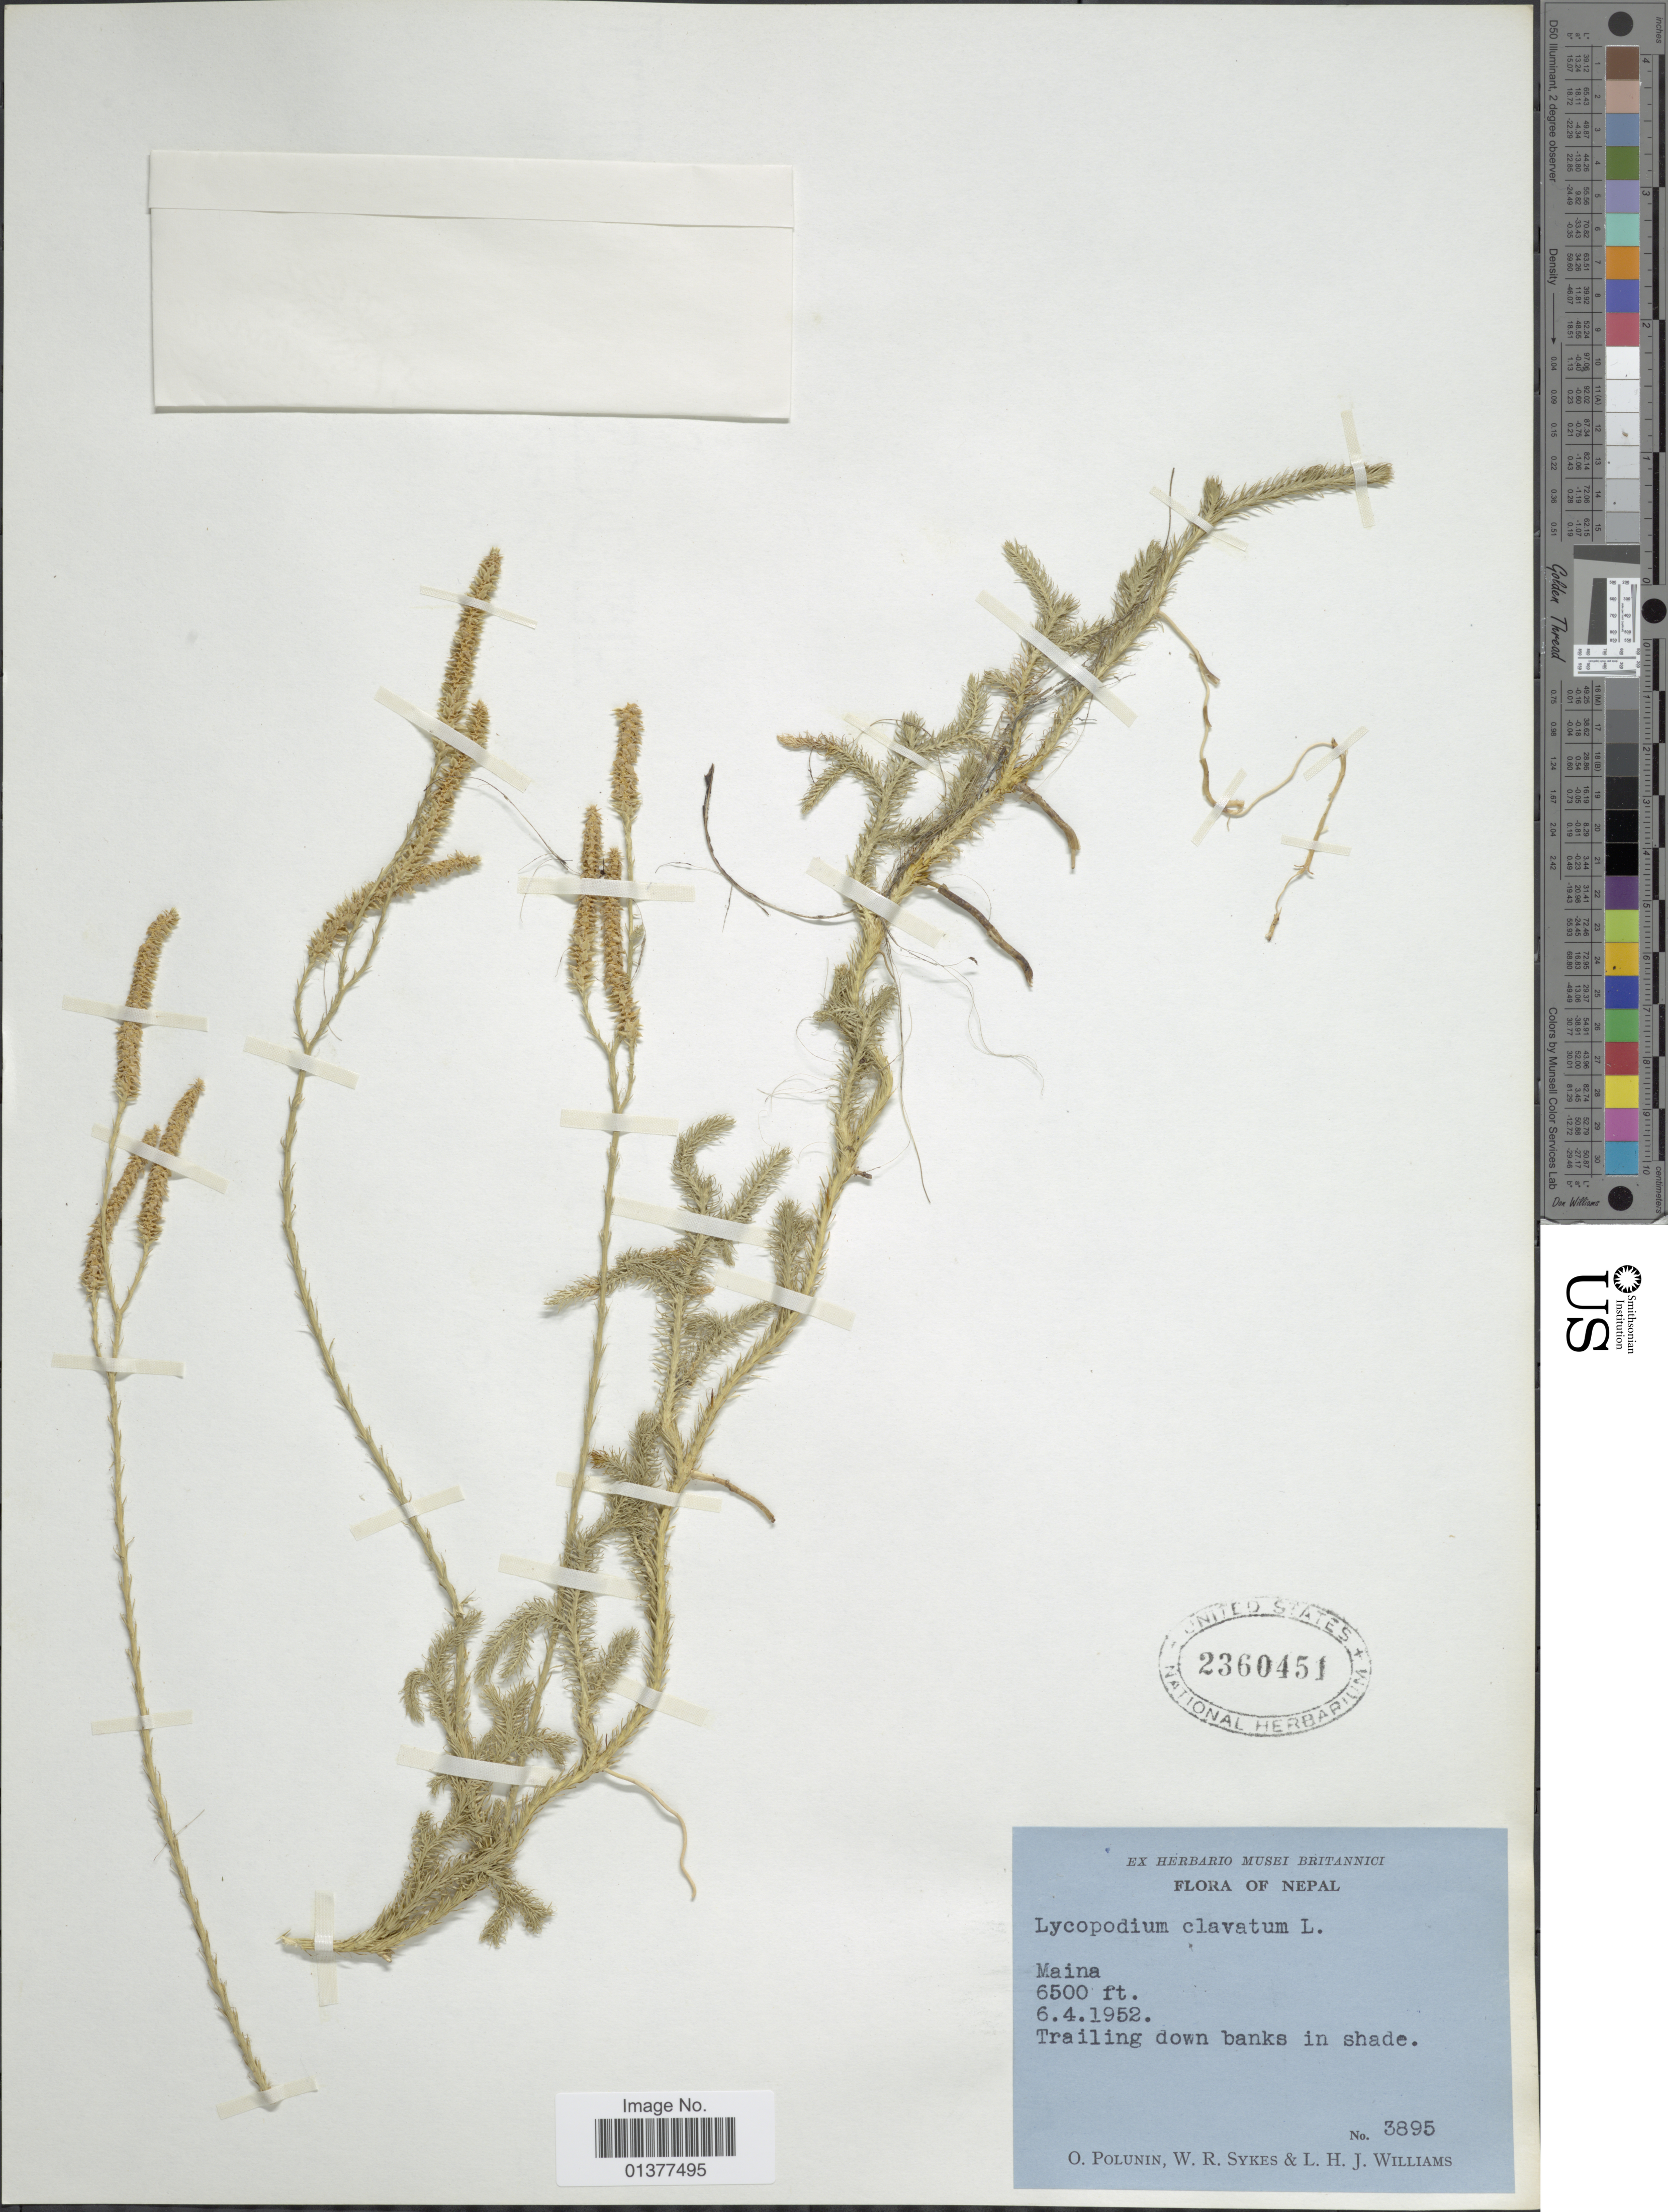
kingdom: Plantae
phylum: Tracheophyta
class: Lycopodiopsida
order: Lycopodiales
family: Lycopodiaceae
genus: Lycopodium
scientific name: Lycopodium clavatum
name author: L.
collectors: O. V. Polunin, W. R. Sykes & L. H. J. Williams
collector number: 3895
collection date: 1952-04-06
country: Nepal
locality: Maina, Trailing down banks in shade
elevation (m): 1981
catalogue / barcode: US 2360451